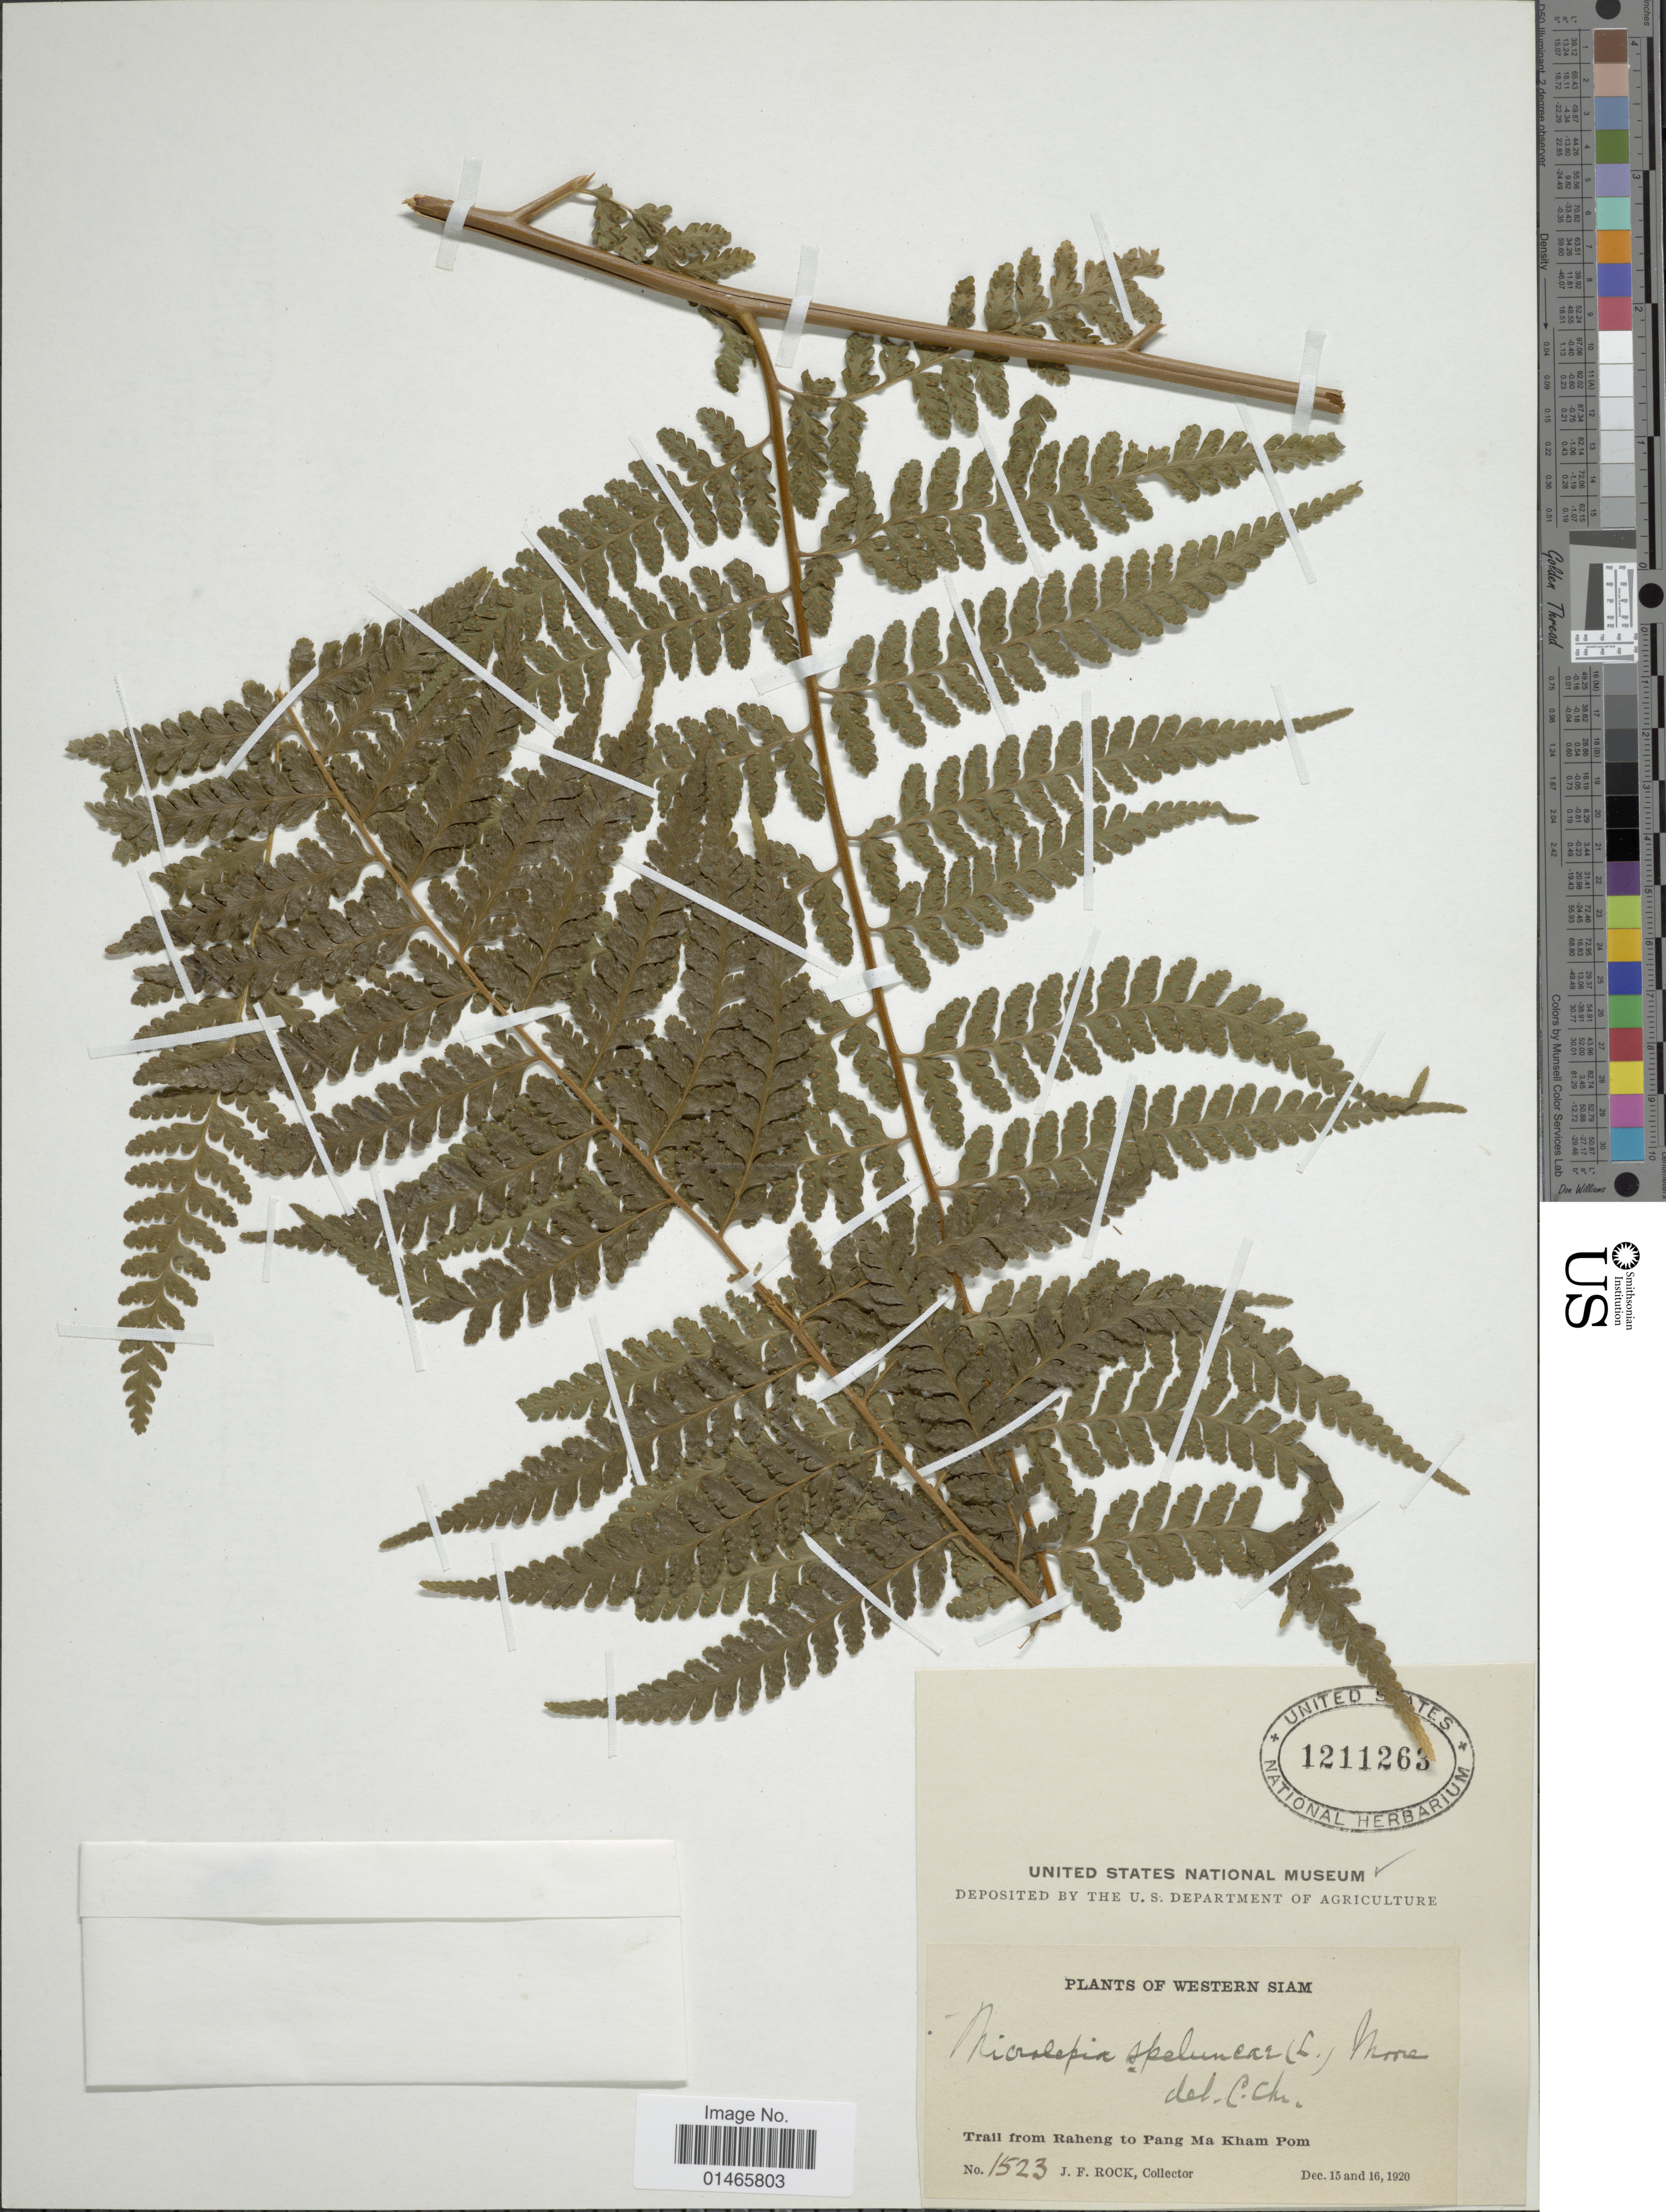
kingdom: Plantae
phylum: Tracheophyta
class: Polypodiopsida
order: Polypodiales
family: Dennstaedtiaceae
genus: Microlepia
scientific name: Microlepia speluncae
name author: (L.) T. Moore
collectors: J. Rock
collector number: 1523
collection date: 1920-12-15/1920-12-16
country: Thailand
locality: Western Siam, Trail from Raheng to Pang Ma Kham Pom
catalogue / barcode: US 1211263